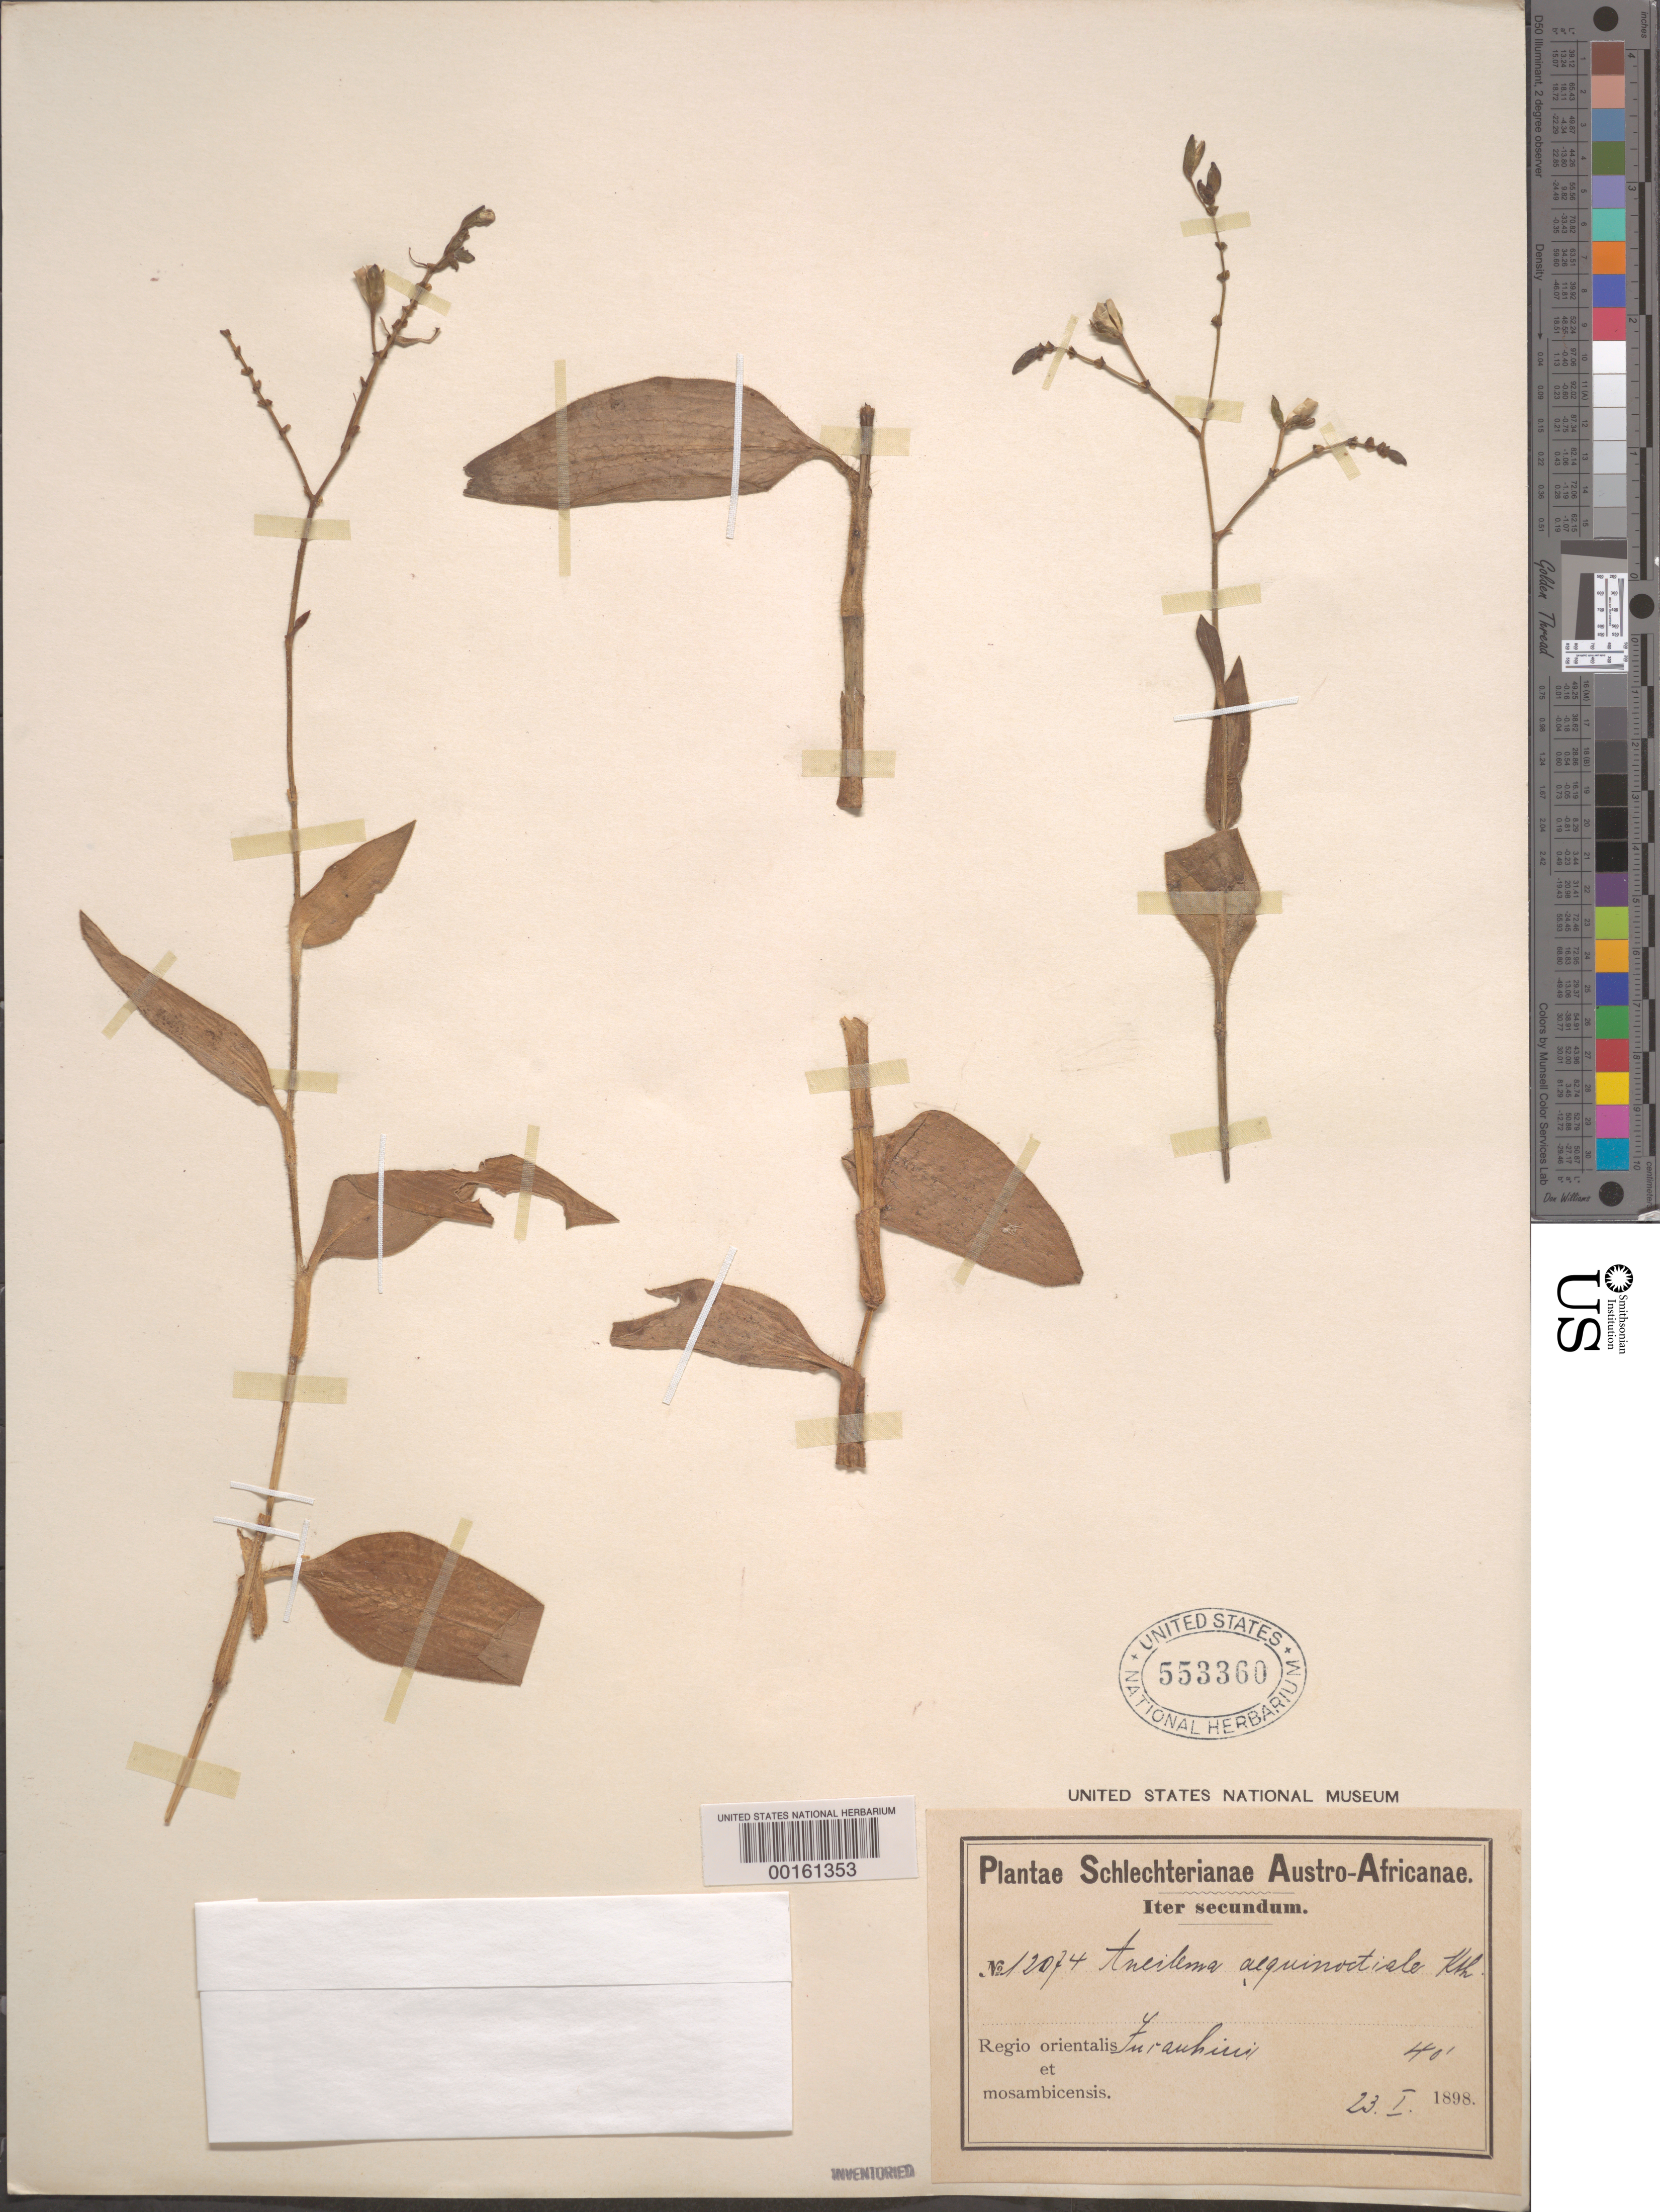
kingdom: Plantae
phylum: Tracheophyta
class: Liliopsida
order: Commelinales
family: Commelinaceae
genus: Aneilema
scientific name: Aneilema aequinoctiale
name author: (P. Beauv.) Loudon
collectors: F. R. R. Schlechter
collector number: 12074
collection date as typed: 23 Jan 1898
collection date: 1898-01-23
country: Mozambique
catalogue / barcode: US 553360